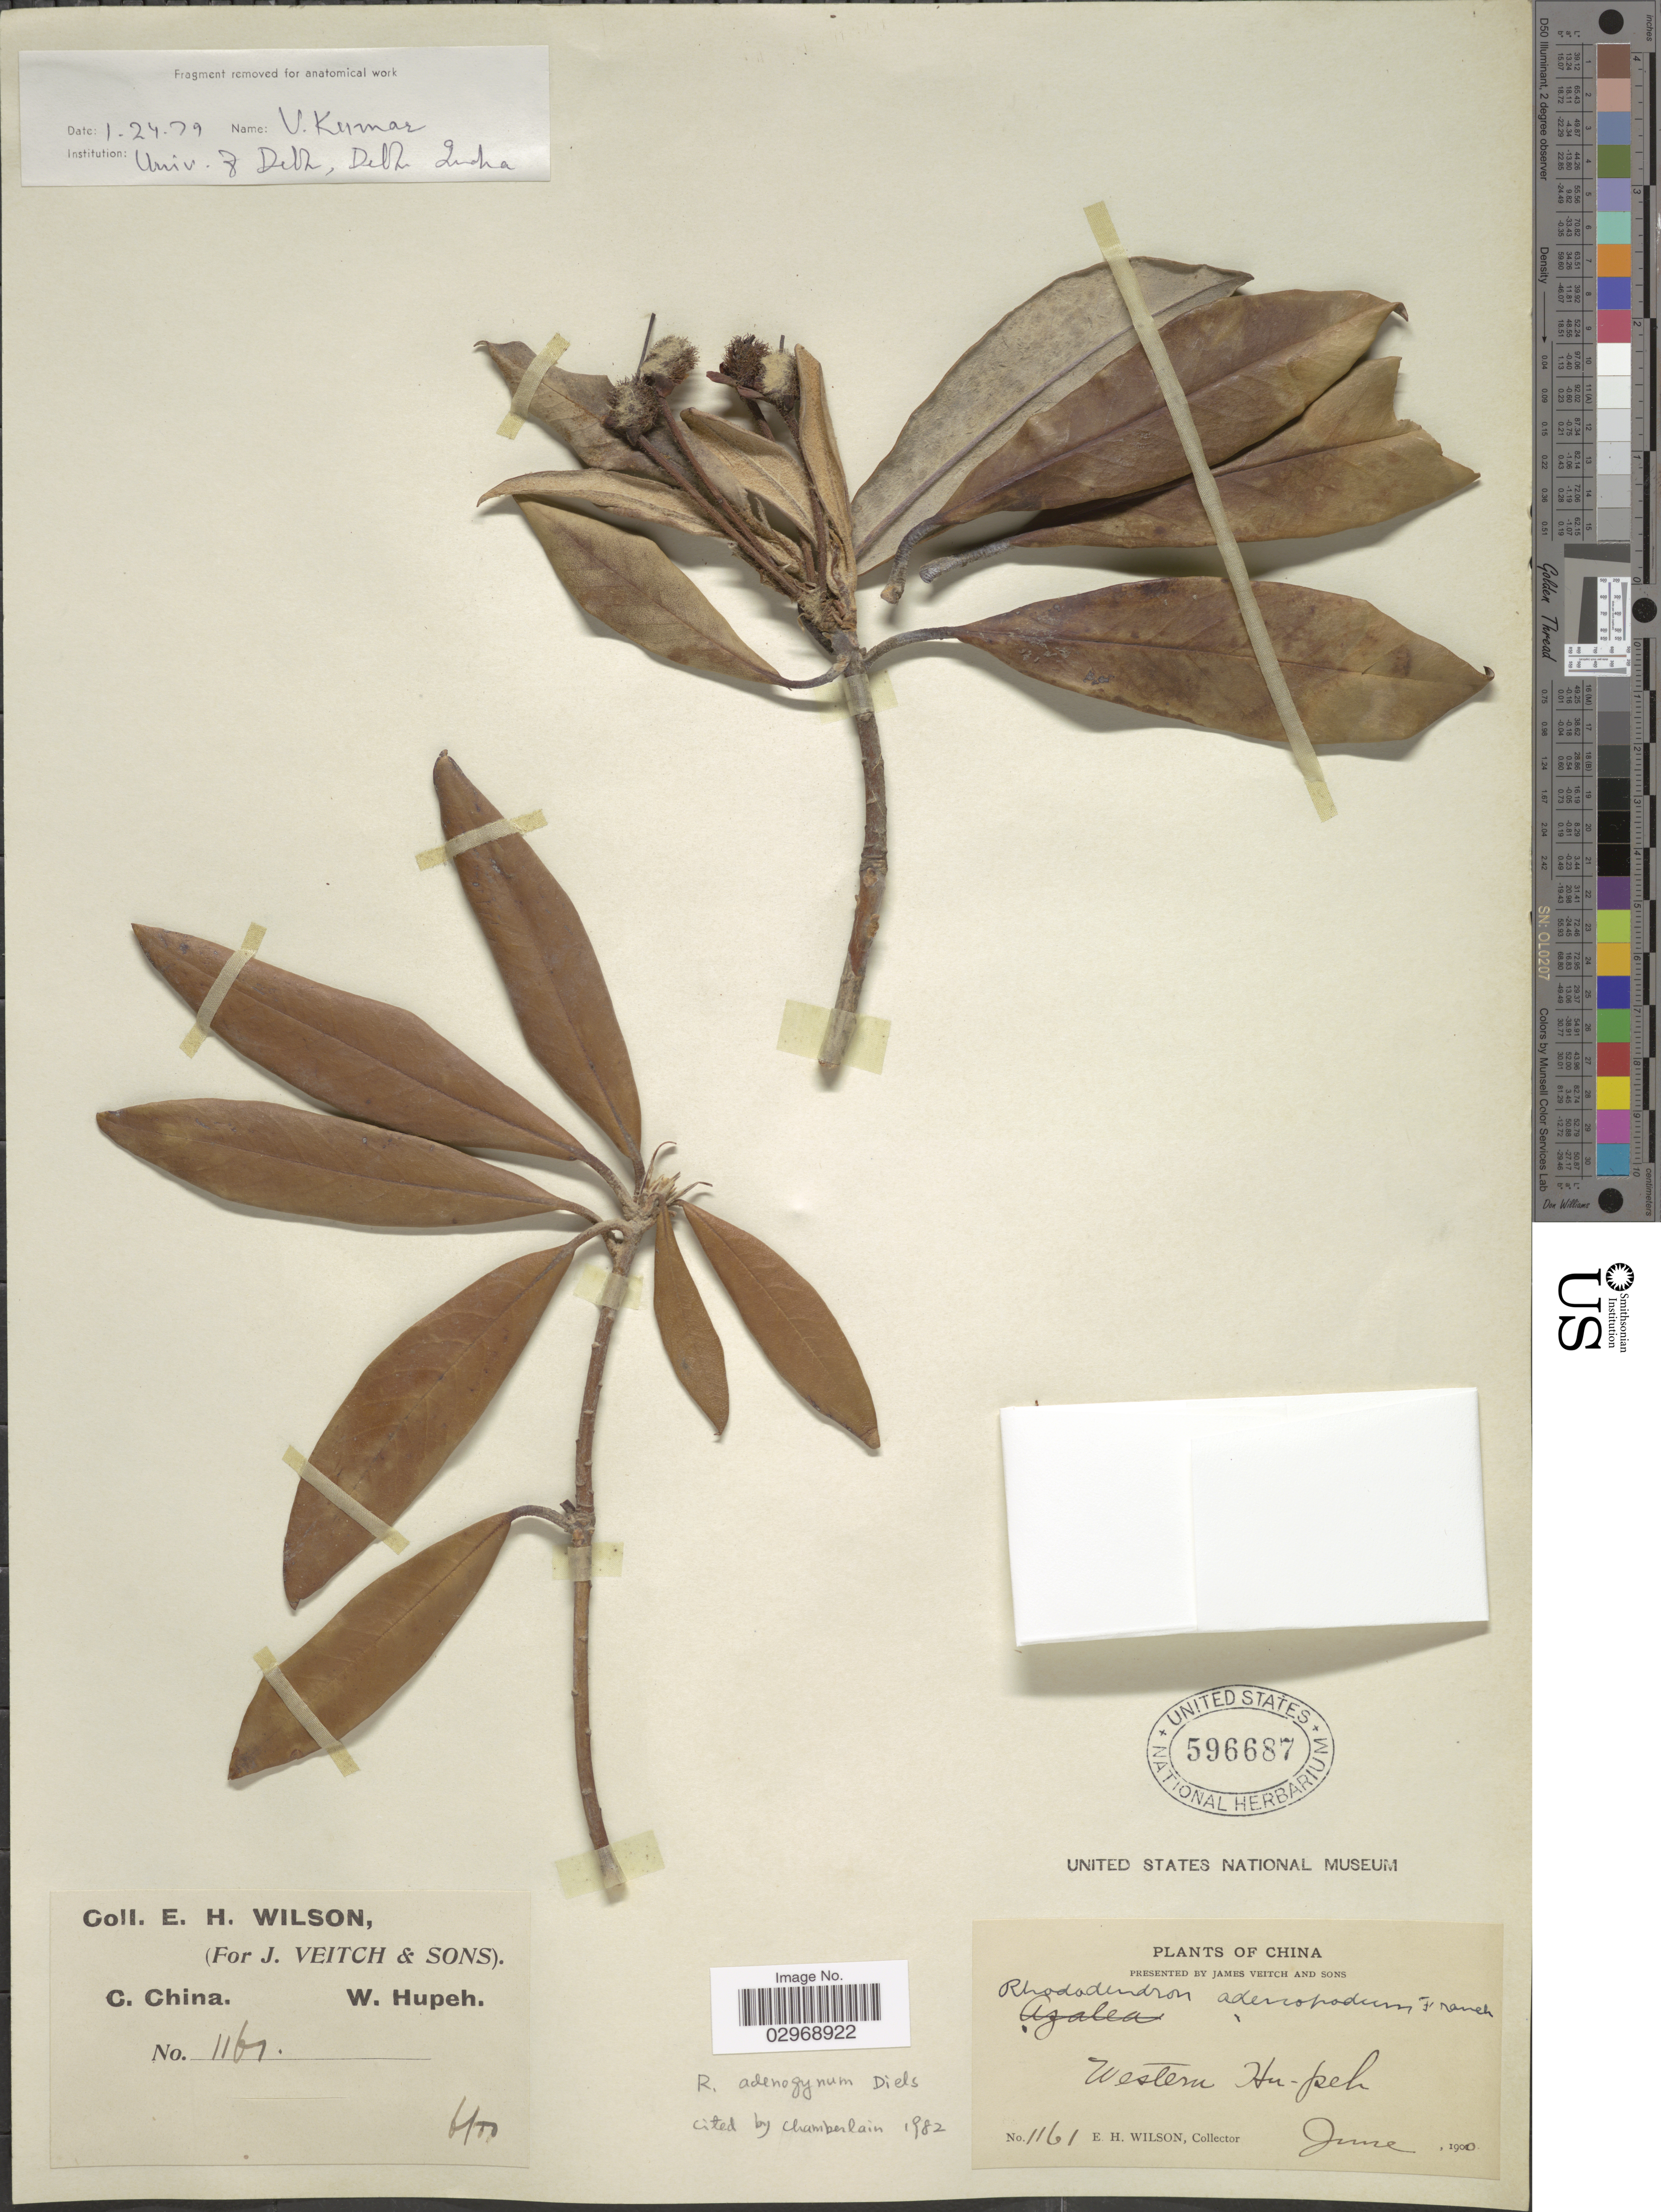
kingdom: Plantae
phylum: Tracheophyta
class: Magnoliopsida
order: Ericales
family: Ericaceae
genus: Rhododendron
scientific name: Rhododendron adenogynum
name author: Diels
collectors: E. Wilson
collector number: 1161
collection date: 1900-06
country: China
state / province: Hubei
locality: C. China. W. Hupeh. Western Hu-peh.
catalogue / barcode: US 596687